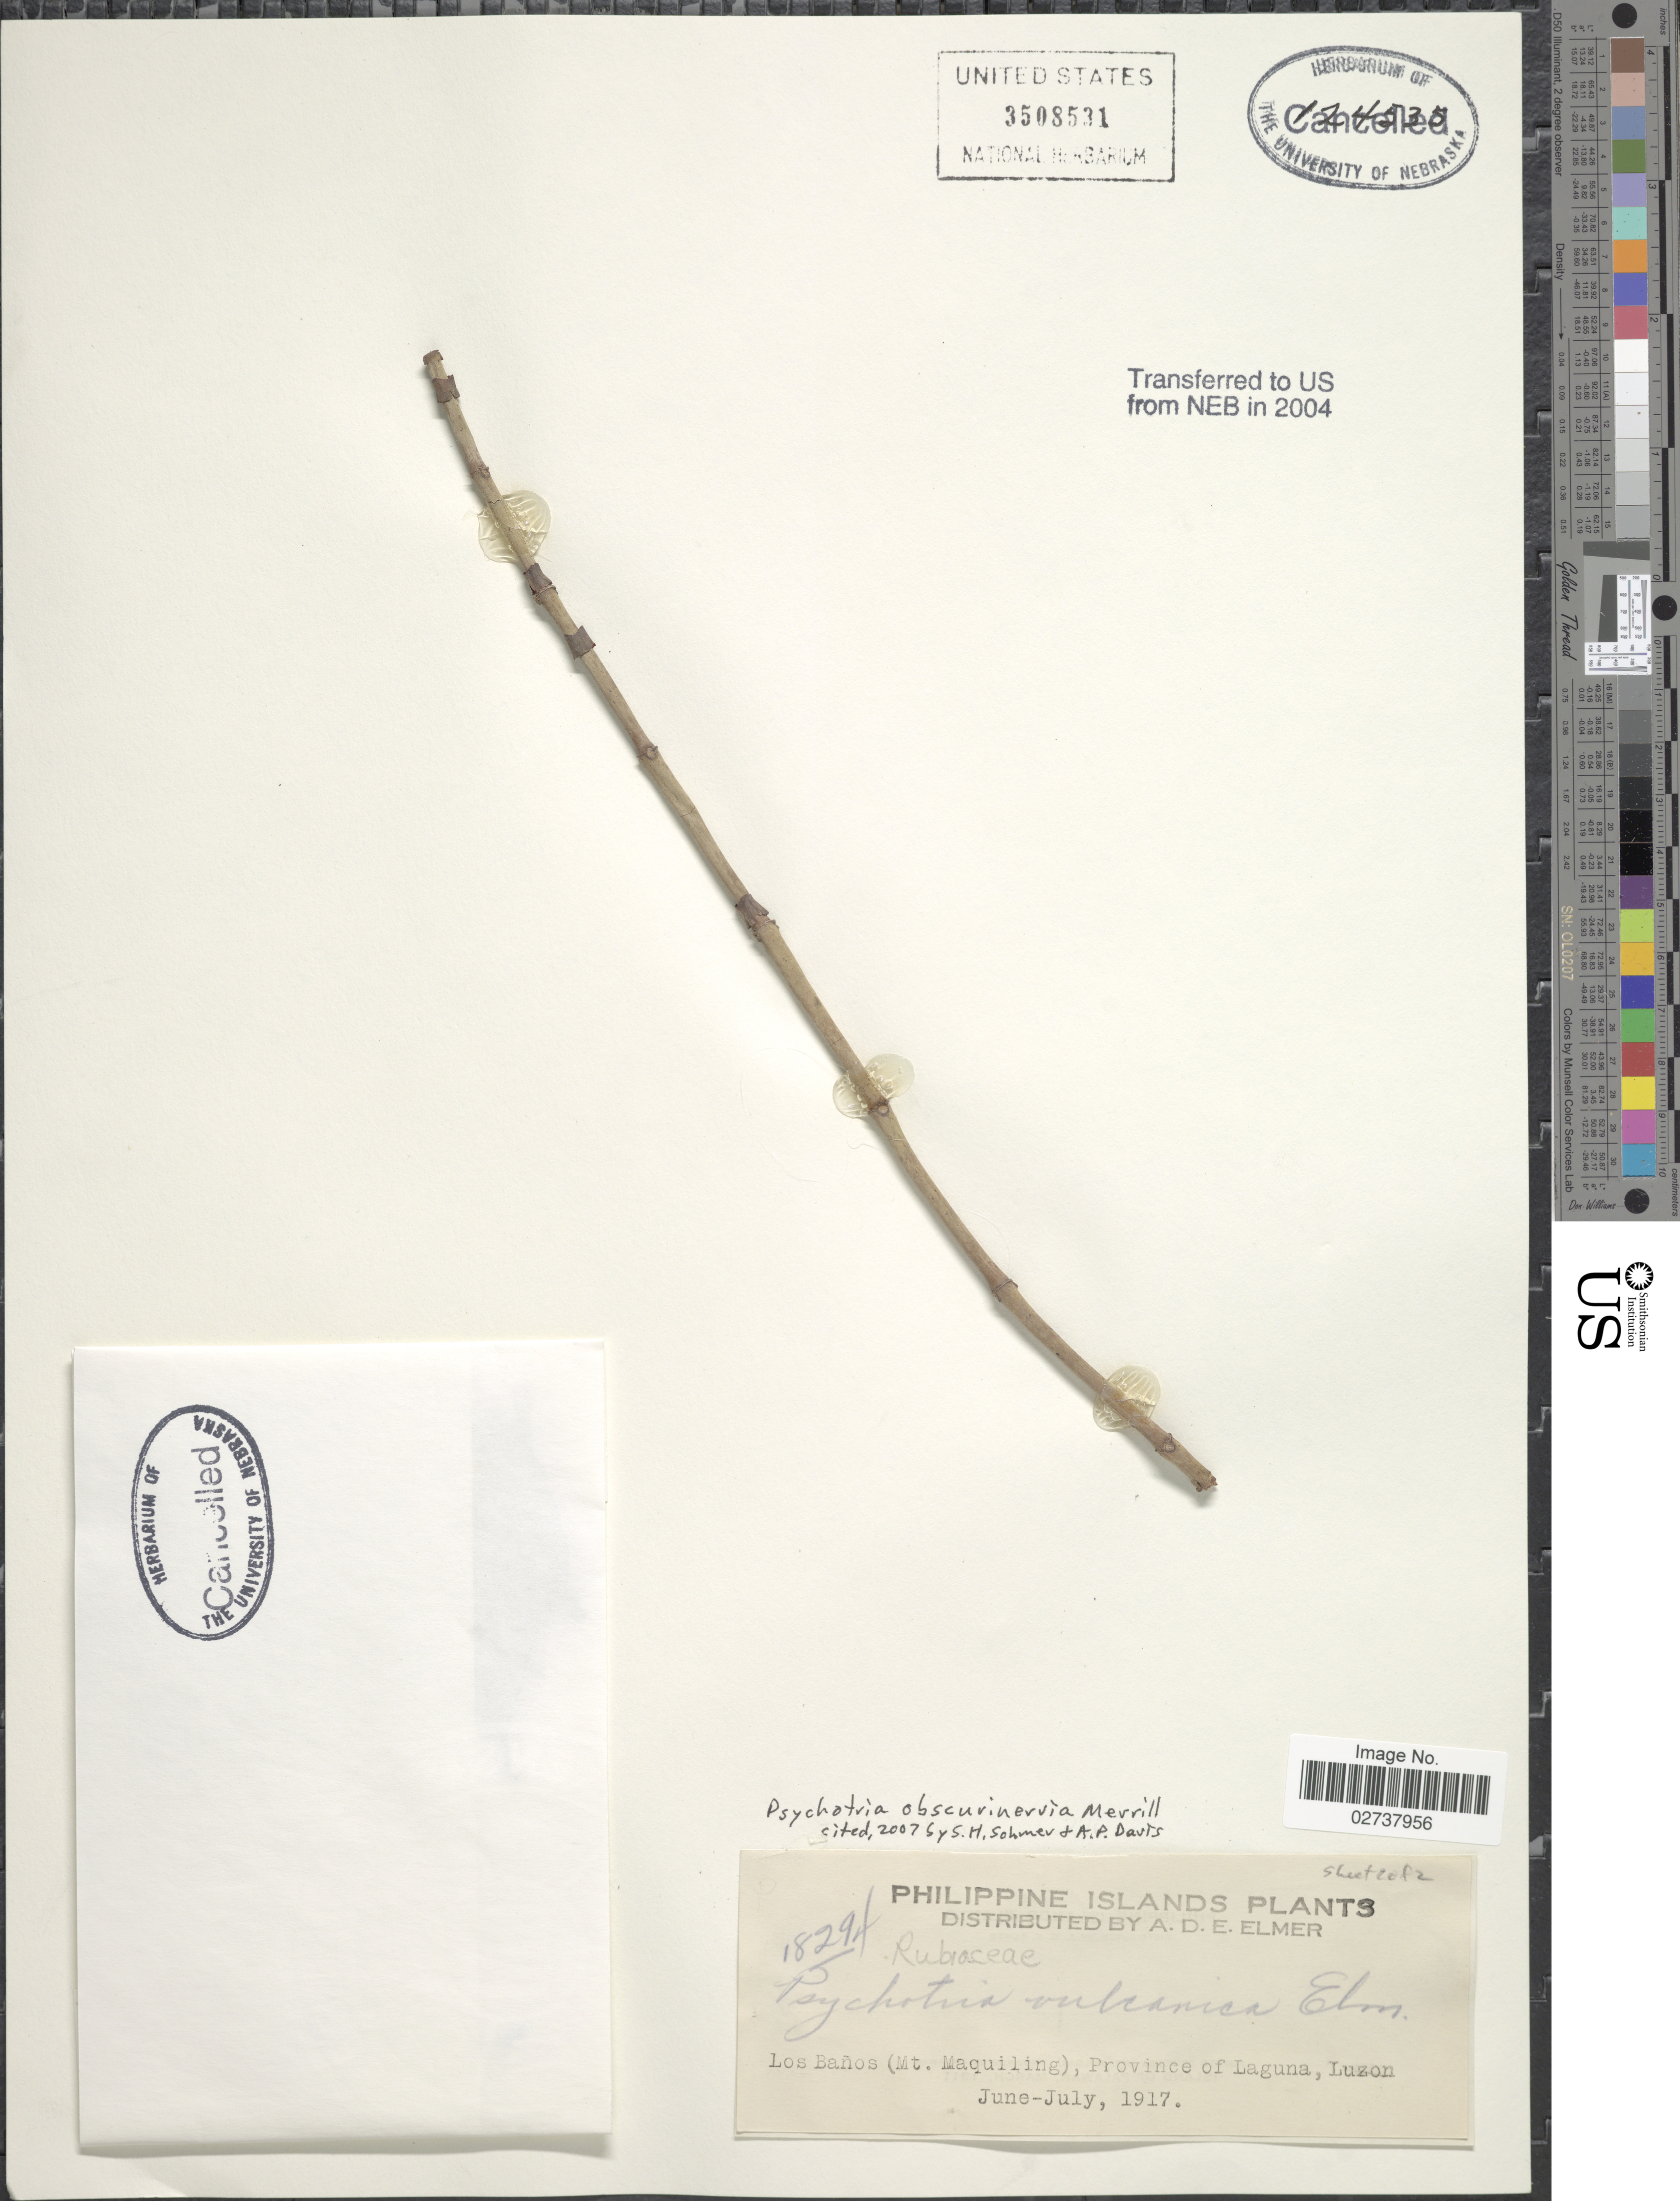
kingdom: Plantae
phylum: Tracheophyta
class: Magnoliopsida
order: Gentianales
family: Rubiaceae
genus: Psychotria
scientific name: Psychotria obscurinervia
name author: Merr.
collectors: A. D. E. Elmer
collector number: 18294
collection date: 1917-06/1917-07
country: Philippines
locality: Los Banos (Mt. Maquiling), Province of Laguna, Luzon.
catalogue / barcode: US 3508531